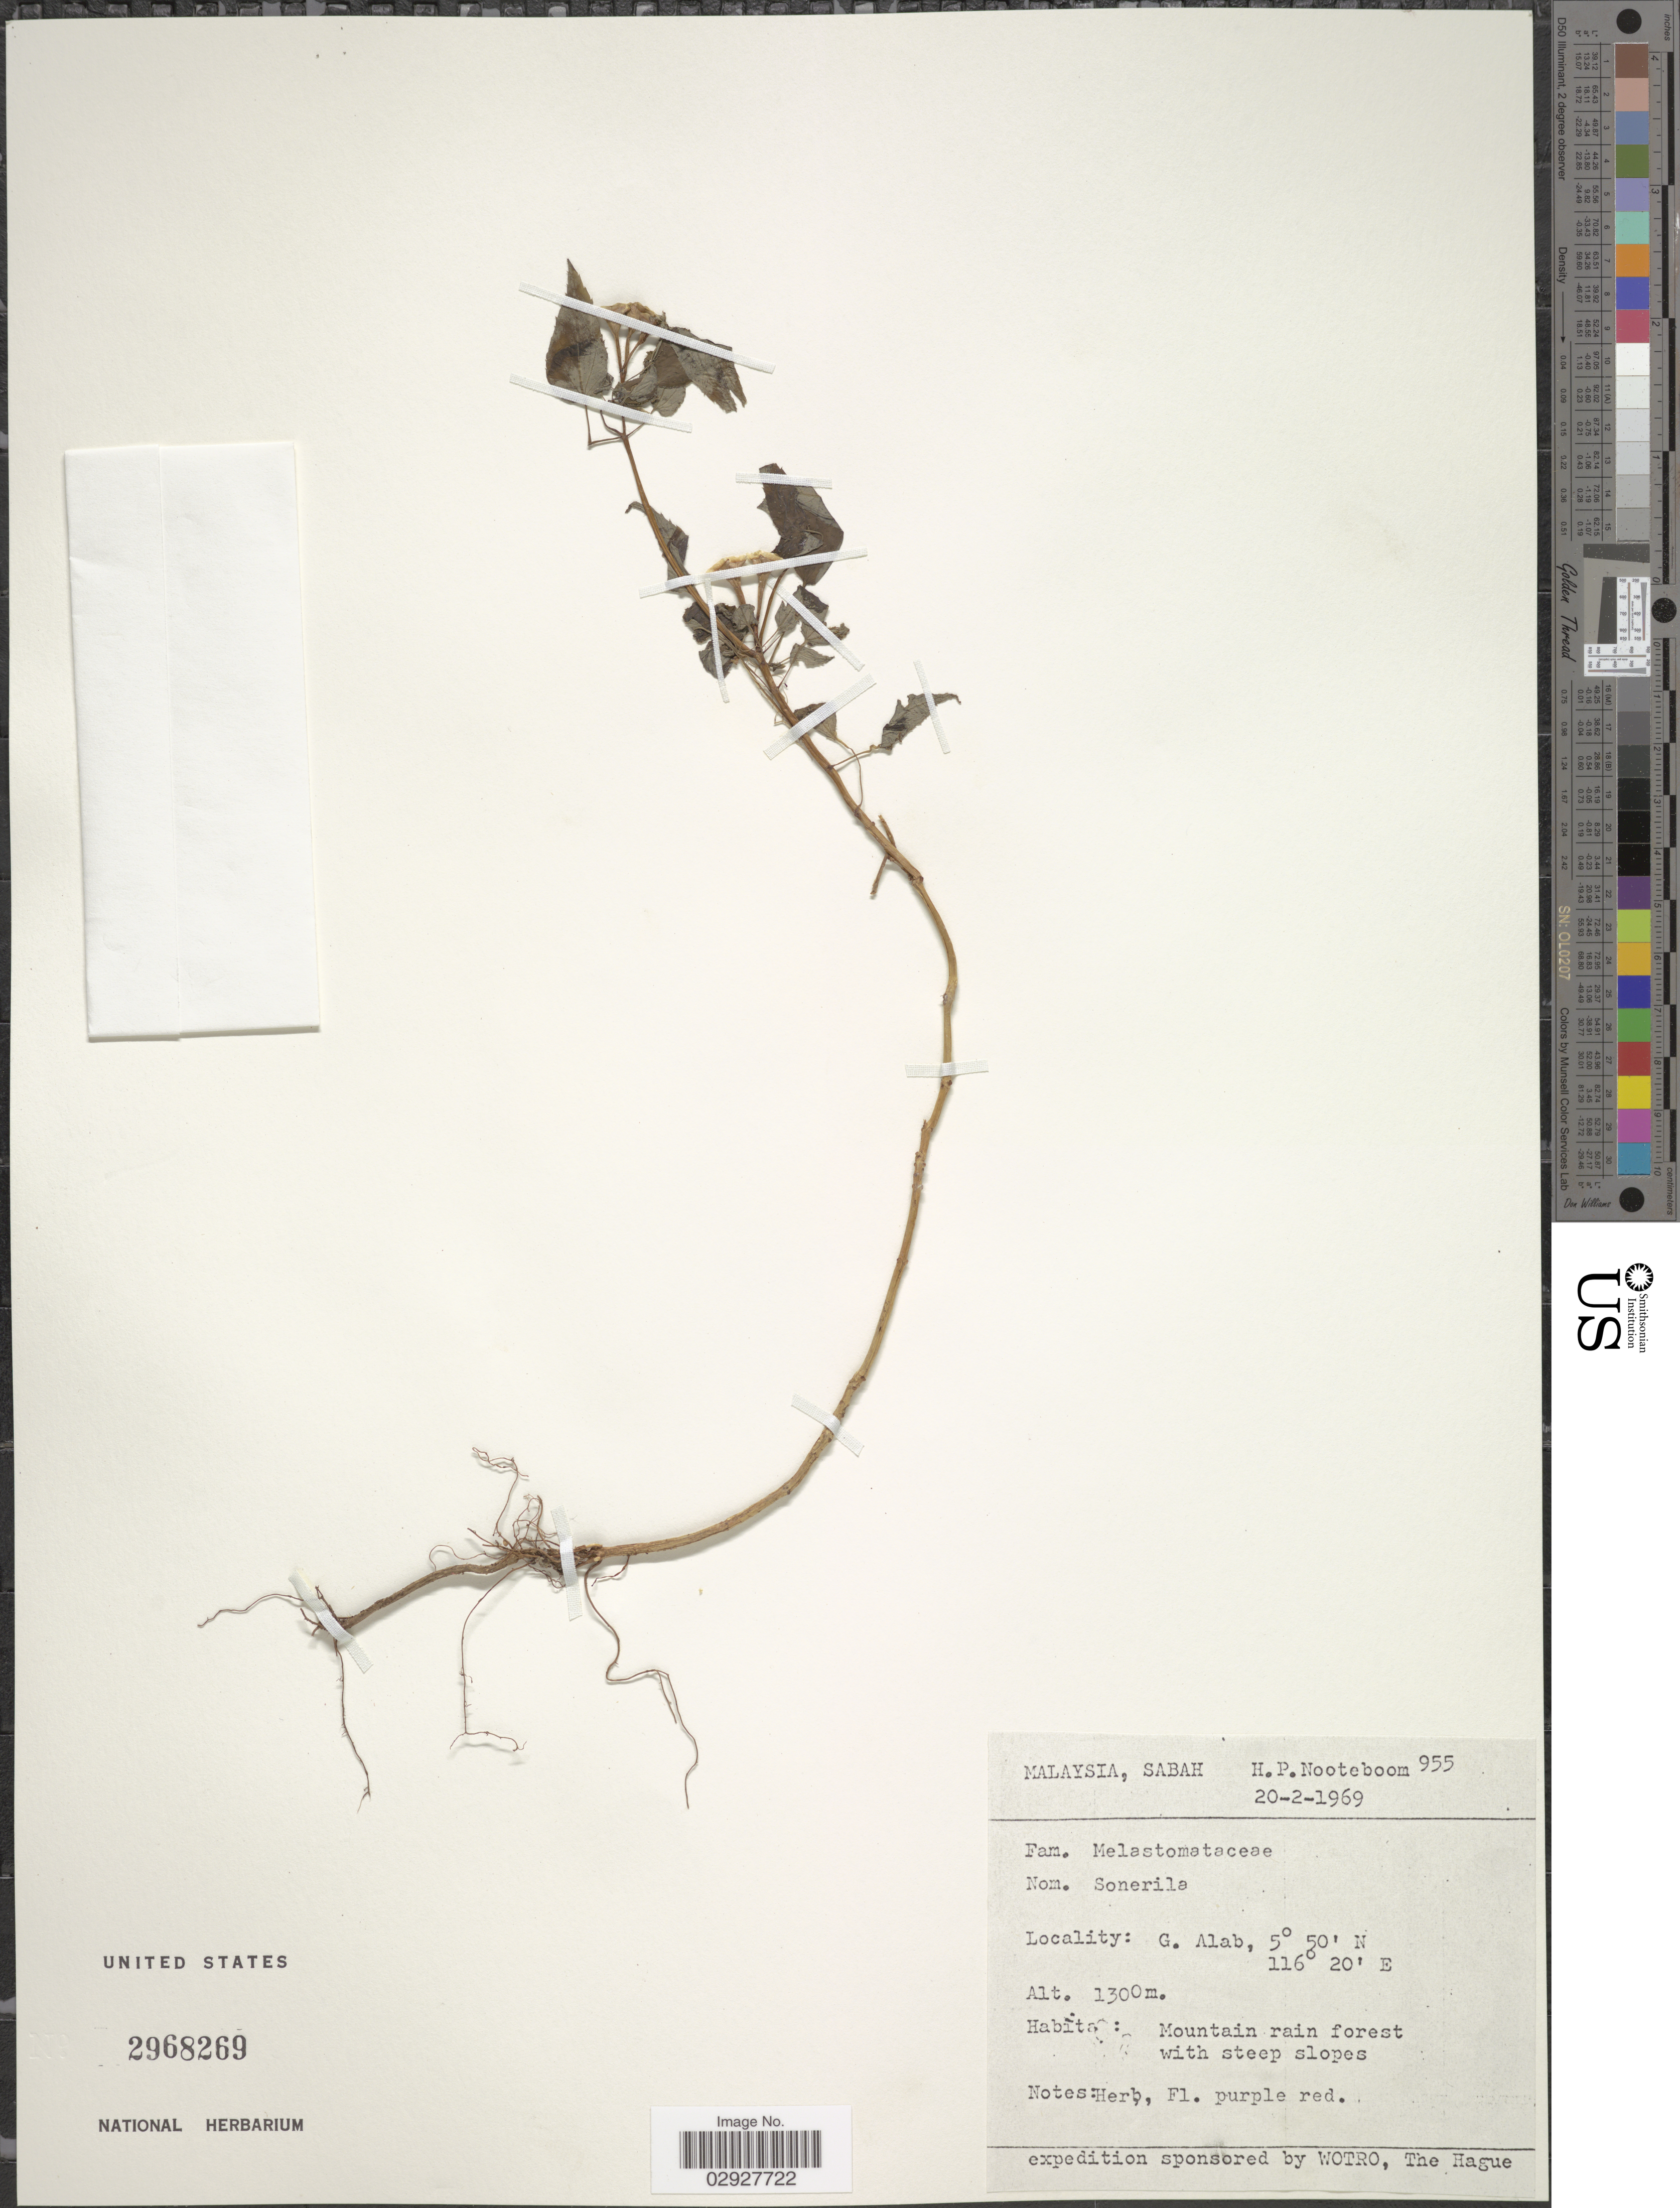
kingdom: Plantae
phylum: Tracheophyta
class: Magnoliopsida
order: Myrtales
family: Melastomataceae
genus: Sonerila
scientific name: Sonerila sp.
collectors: H. P. Nooteboom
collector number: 955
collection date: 1969-02-20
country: Malaysia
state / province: Sabah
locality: G. Alab.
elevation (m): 1300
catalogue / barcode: US 2968269